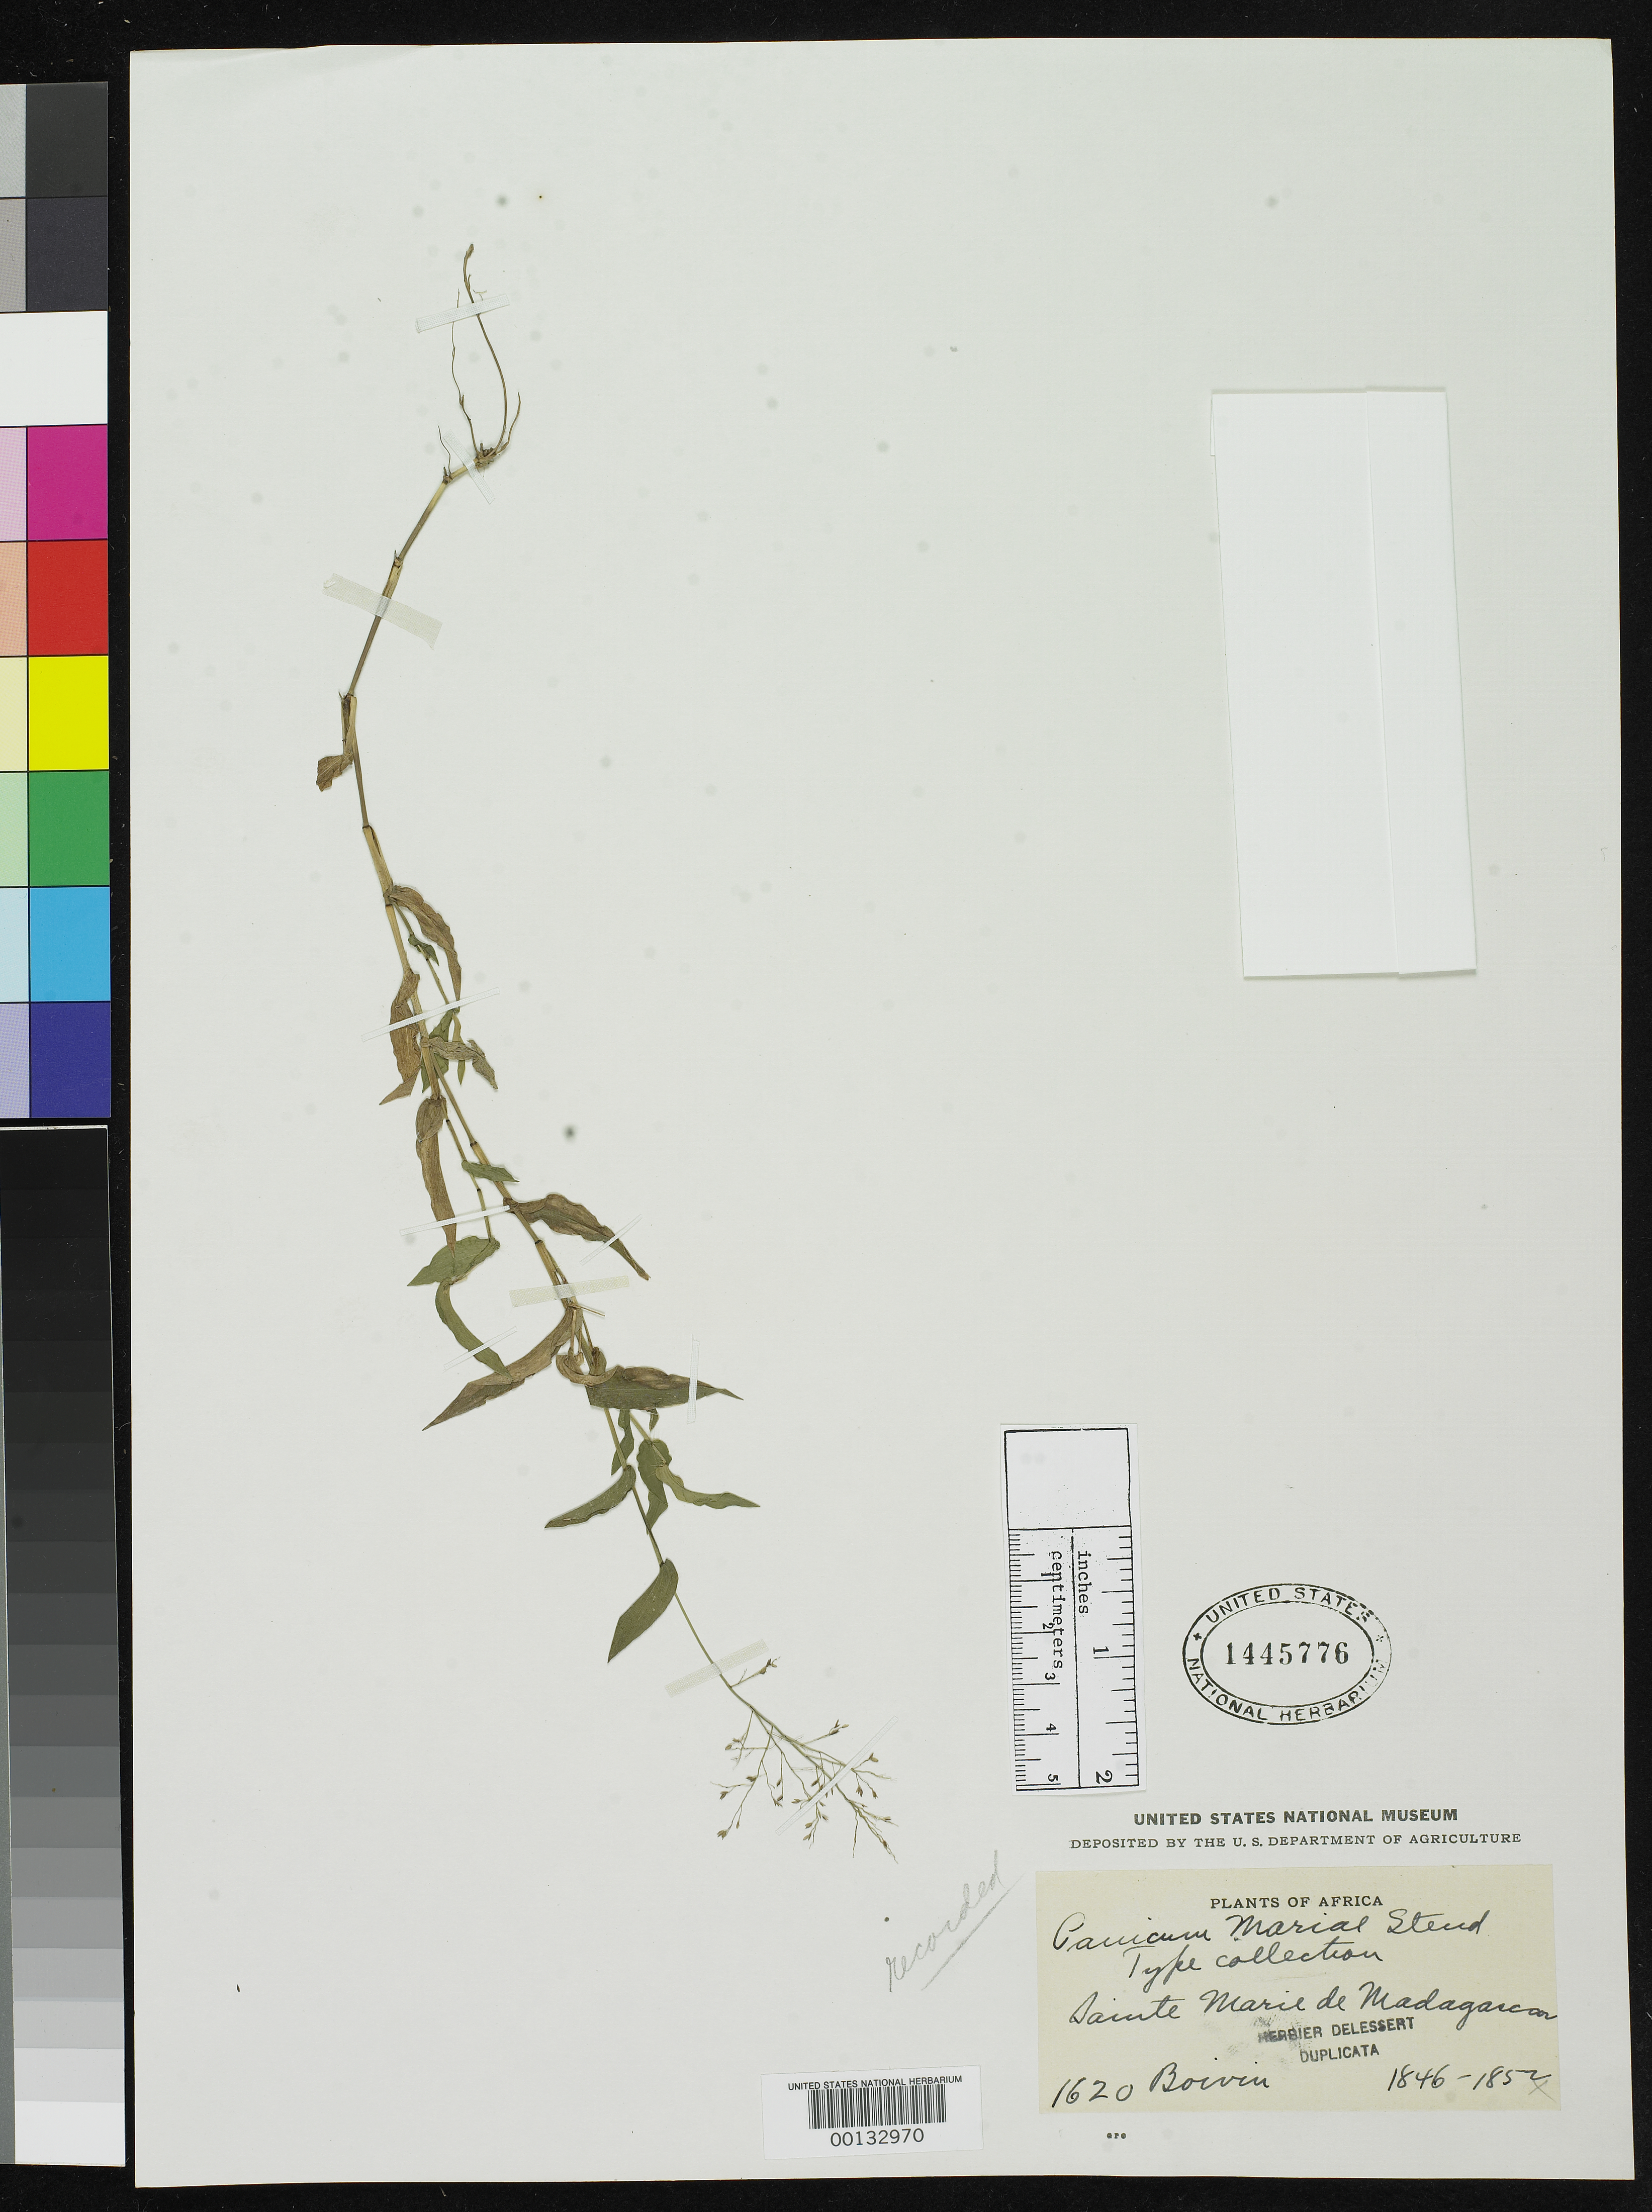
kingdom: Plantae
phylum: Tracheophyta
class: Liliopsida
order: Poales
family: Poaceae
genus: Panicum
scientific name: Panicum mariae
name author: Steud.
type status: Type Collection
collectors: L. H. Boivin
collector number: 1620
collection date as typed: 1846 to -- --- 1852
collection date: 1846/1852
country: Madagascar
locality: Sainte Marie.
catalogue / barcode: US 1445776